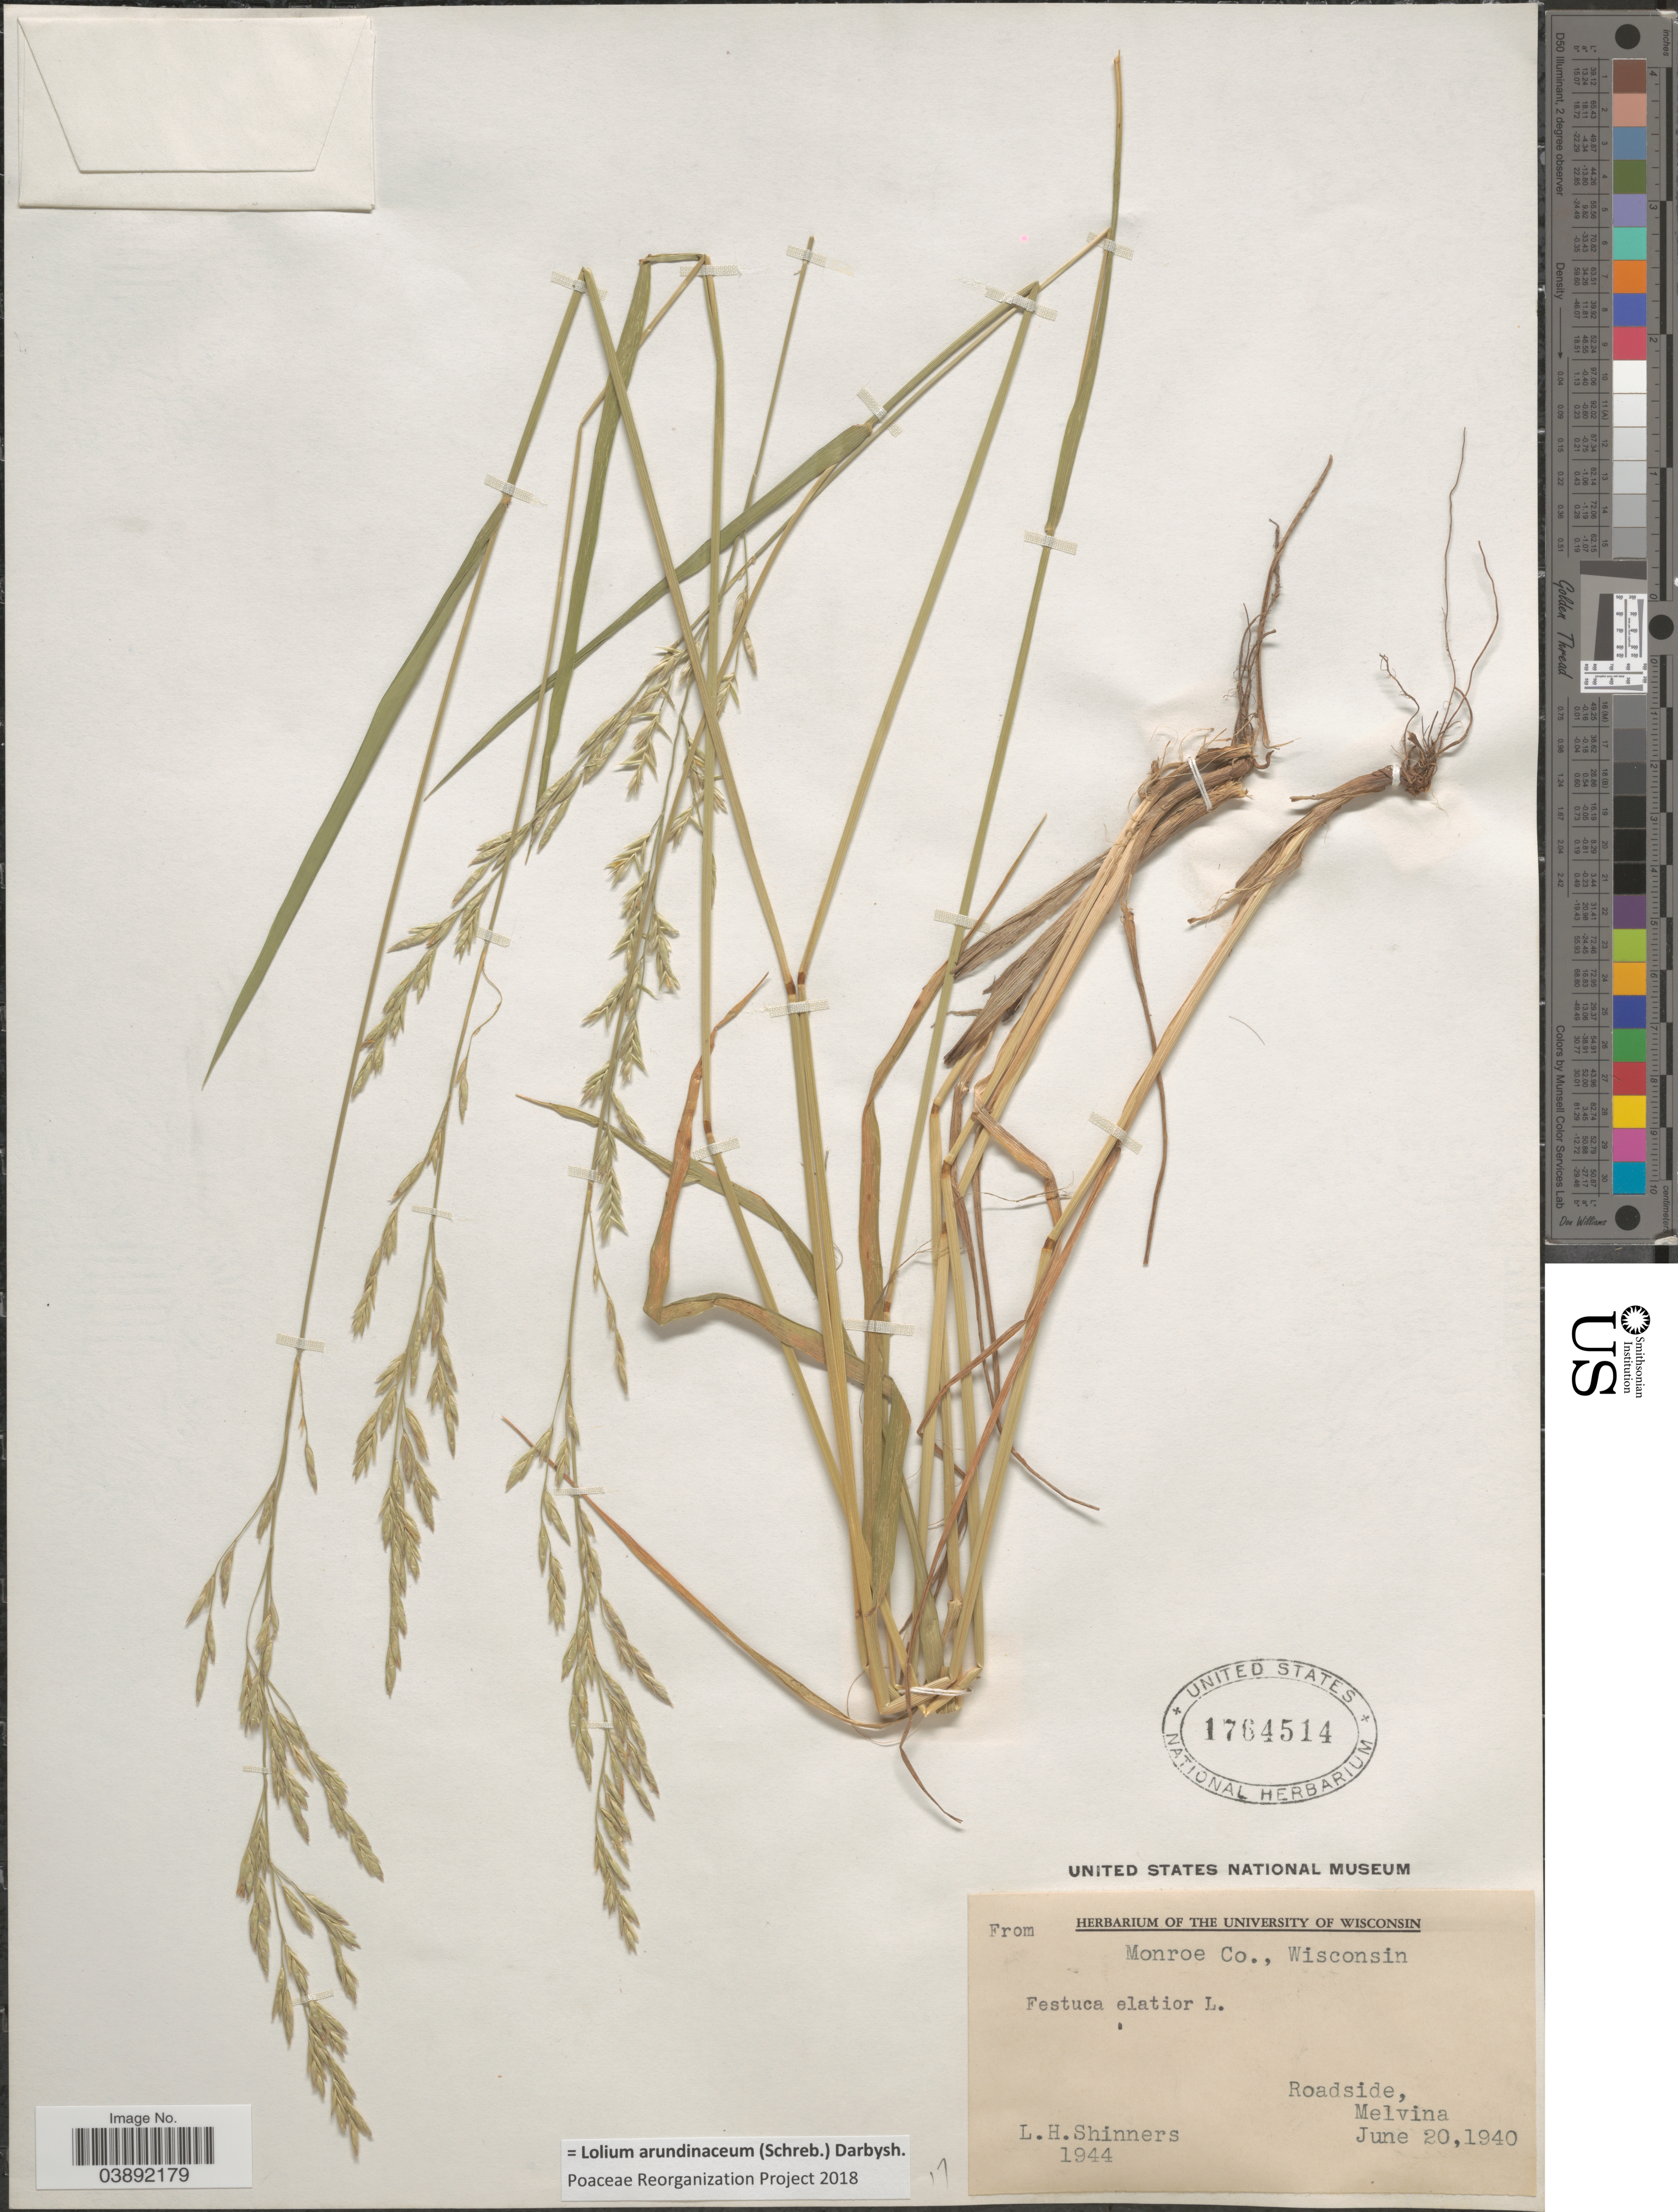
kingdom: Plantae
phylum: Tracheophyta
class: Liliopsida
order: Poales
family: Poaceae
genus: Lolium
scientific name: Lolium arundinaceum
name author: (Schreb.) Darbysh.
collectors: L. H. Shinners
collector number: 1944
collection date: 1940-06-20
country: United States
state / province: Wisconsin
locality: Monroe Co. Roadside, Melvina.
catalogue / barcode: US 1764514